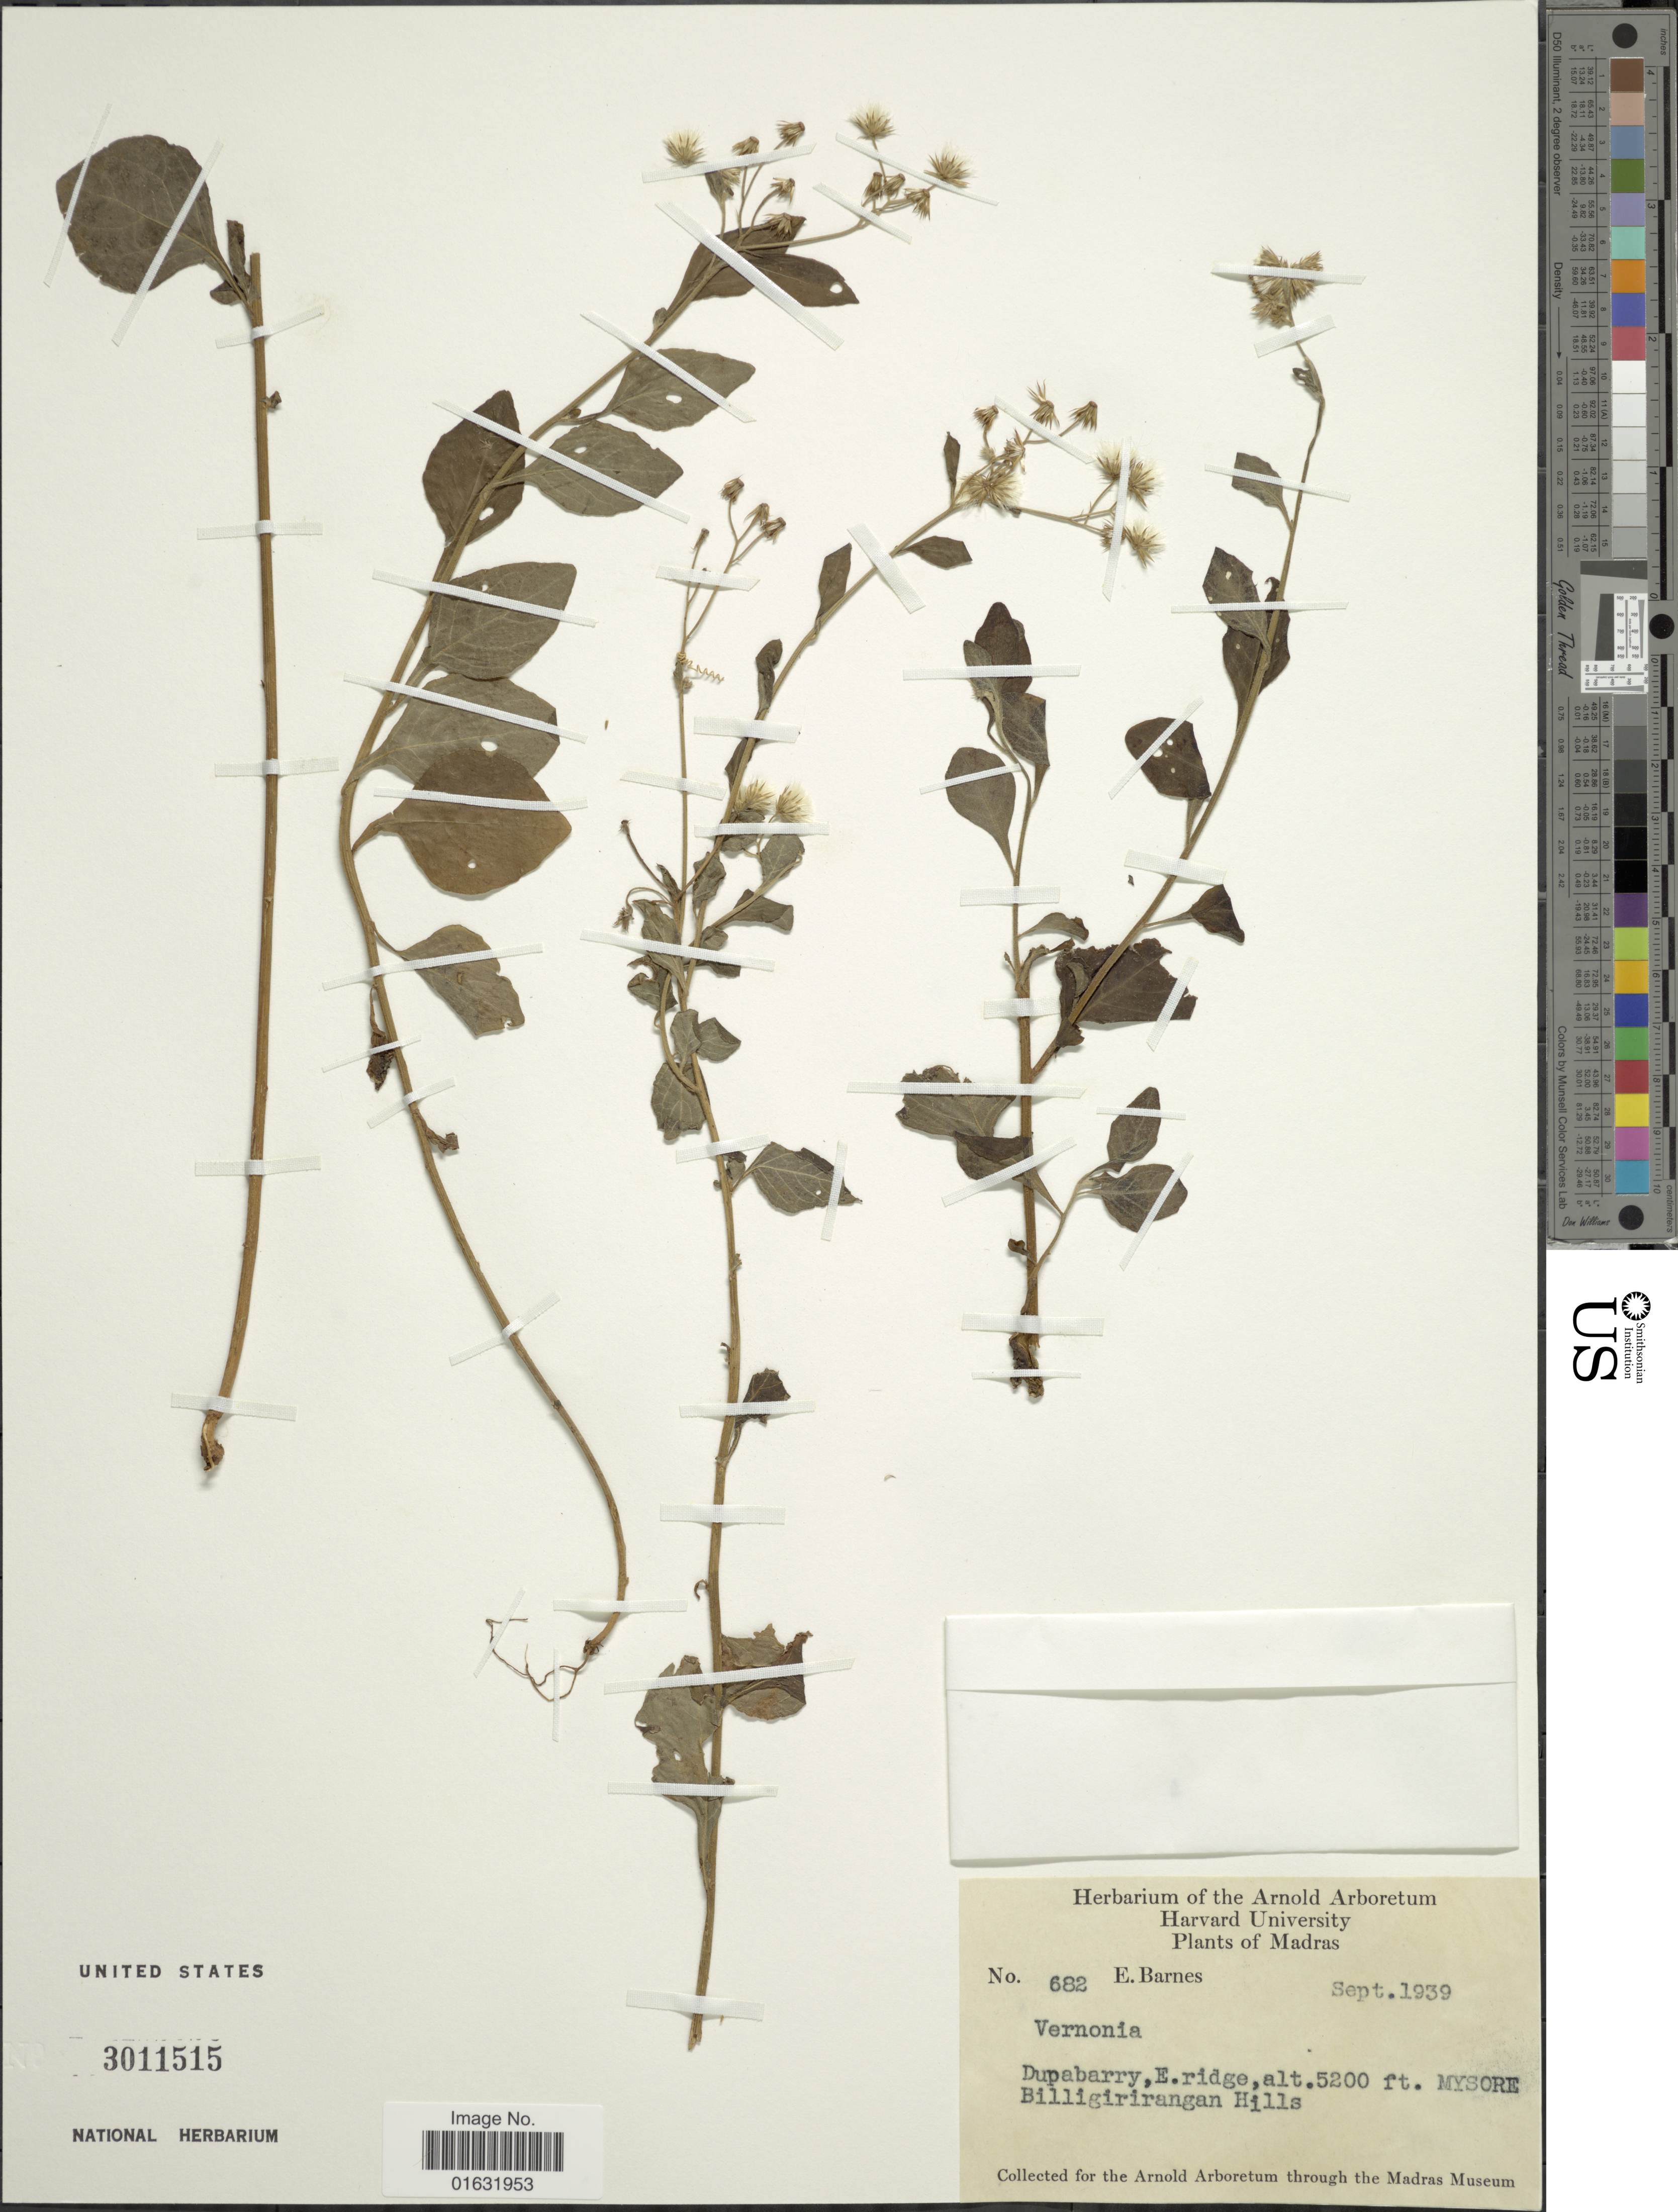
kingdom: Plantae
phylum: Tracheophyta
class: Magnoliopsida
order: Asterales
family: Asteraceae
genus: Cyanthillium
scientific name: Cyanthillium cinereum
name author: (L.) H. Rob.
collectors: E. Barnes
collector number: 682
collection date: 1939-09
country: India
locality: Madras, Dupabarry, E. ridge, Mysore Billigirirangan Hills.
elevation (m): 1585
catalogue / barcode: US 3011515